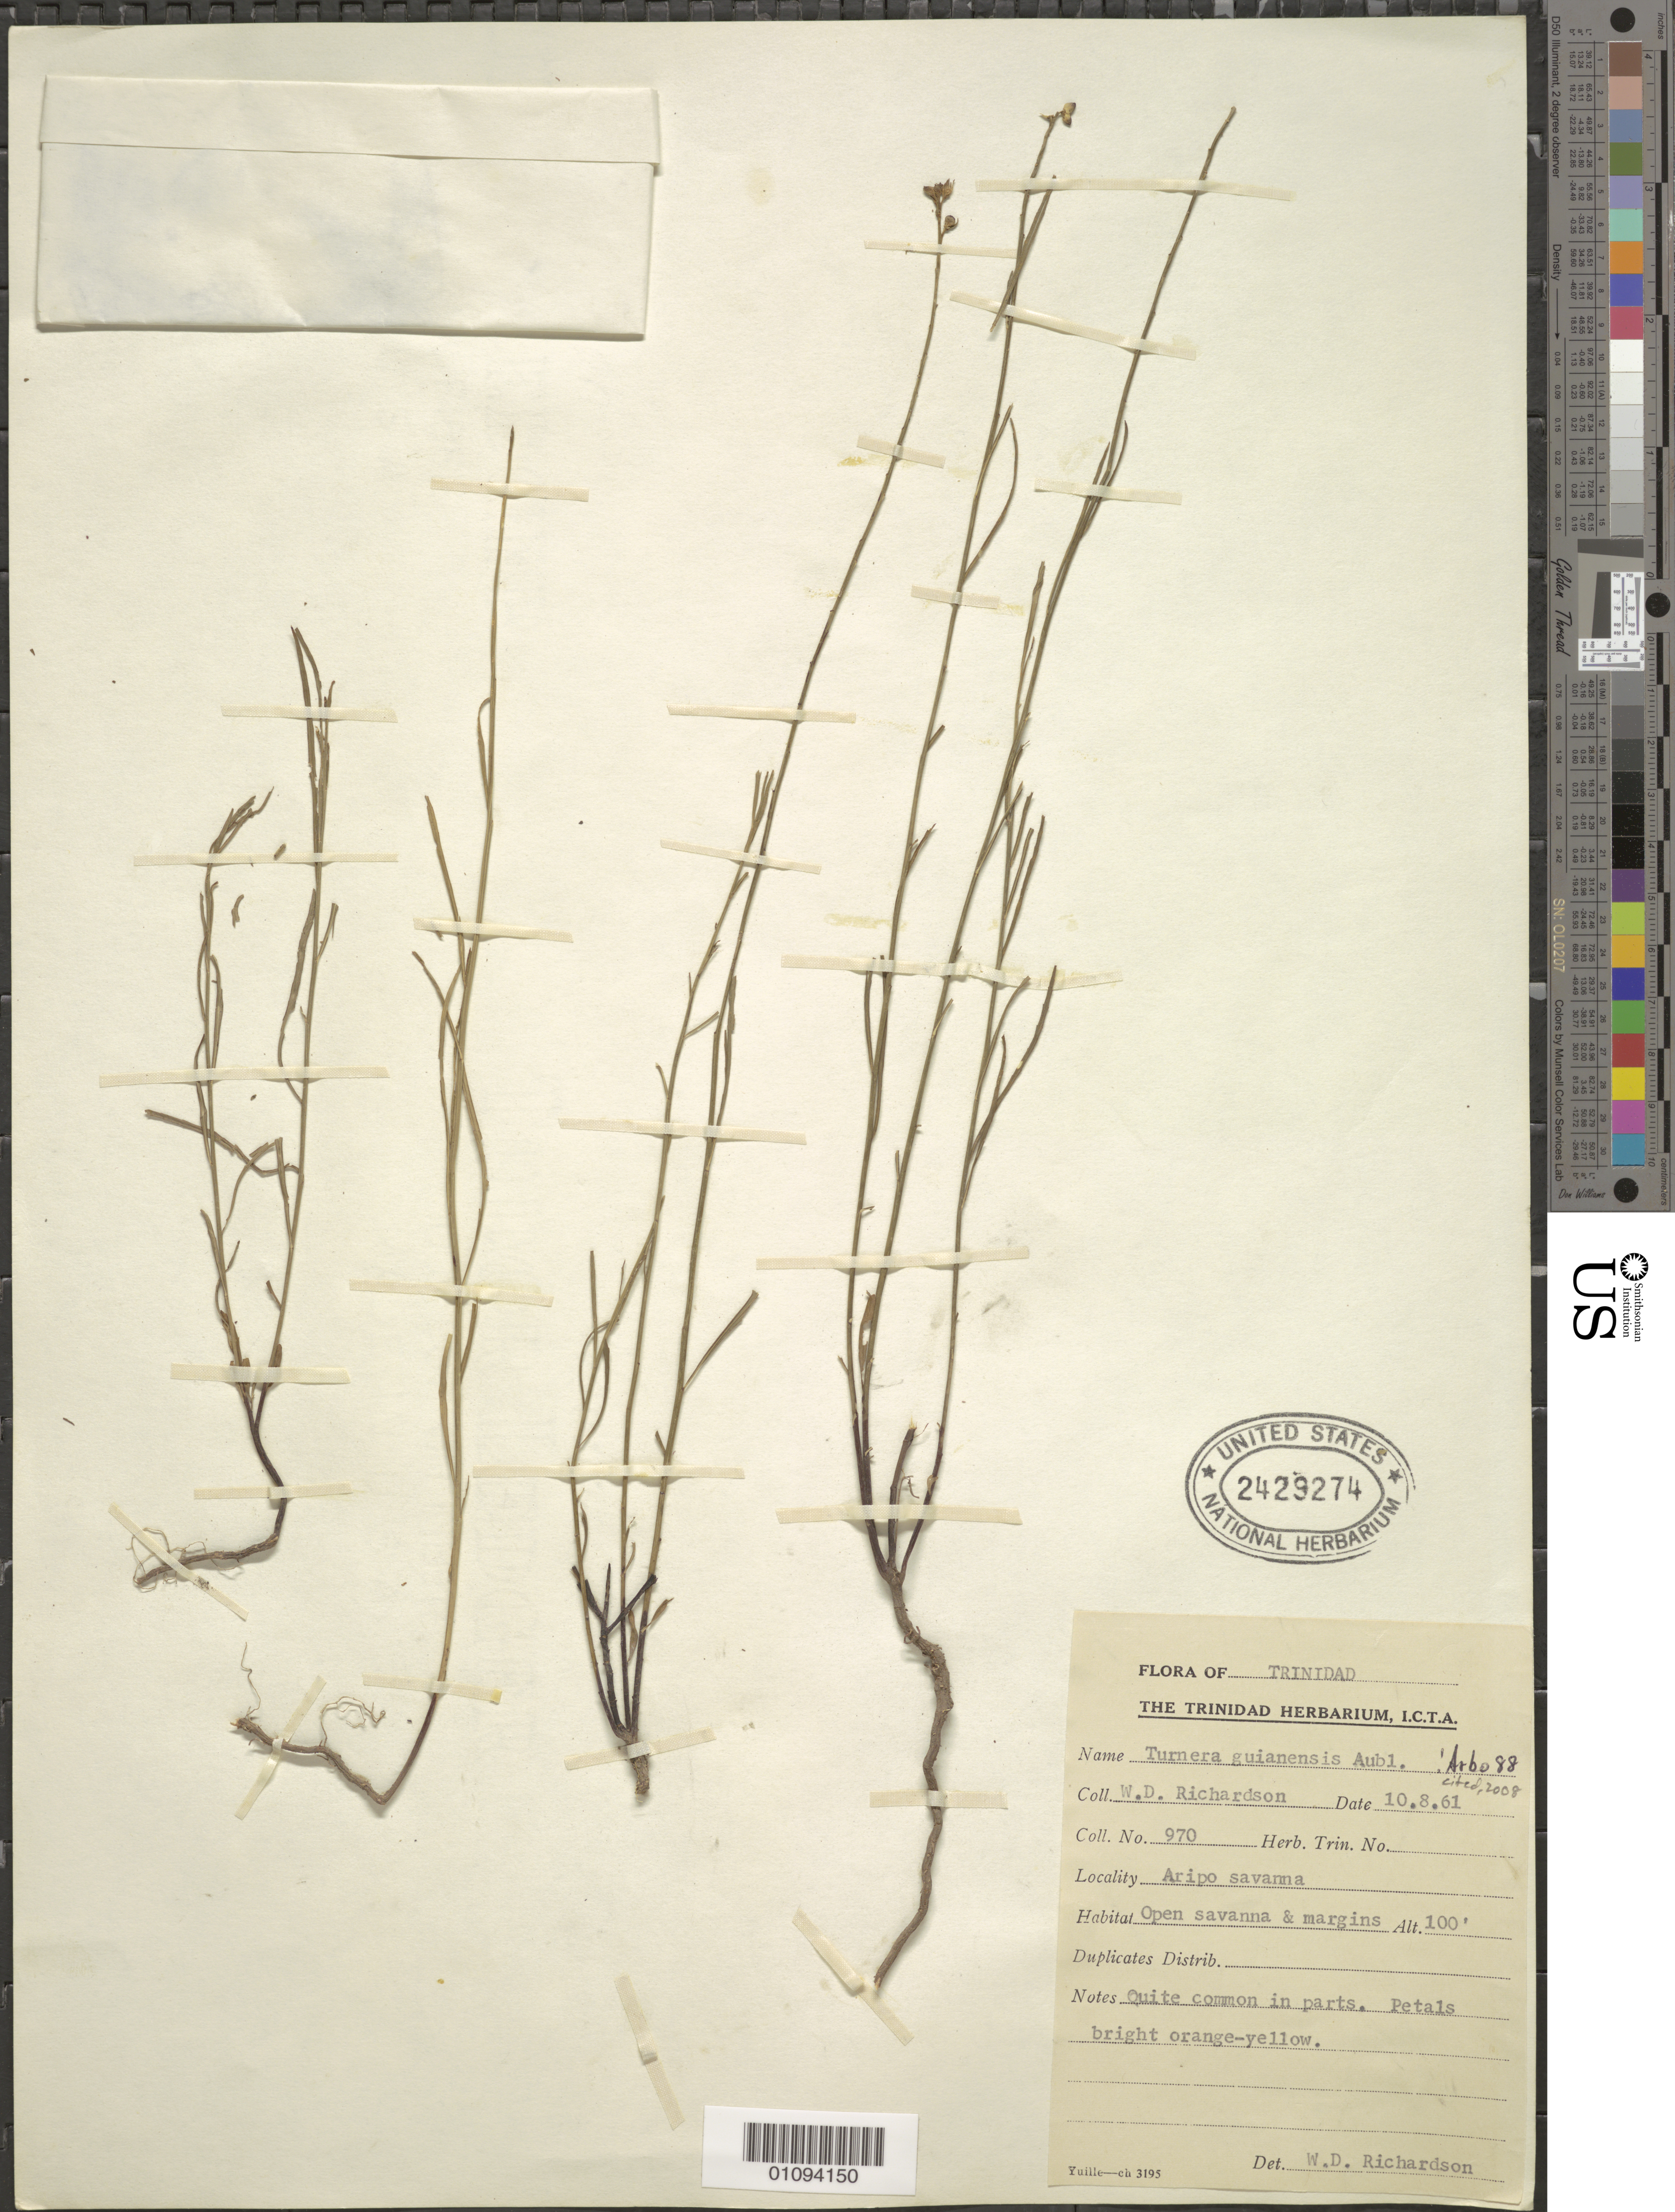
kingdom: Plantae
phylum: Tracheophyta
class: Magnoliopsida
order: Malpighiales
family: Turneraceae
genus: Turnera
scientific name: Turnera guianensis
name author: Aubl.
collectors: W. D. Richardson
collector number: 970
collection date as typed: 10 Aug 1961 or 08 Oct 1961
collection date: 1961-08-10 or 1961-10-08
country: Trinidad and Tobago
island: Trinidad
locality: Aripo Savanna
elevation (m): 30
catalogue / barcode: US 2429274